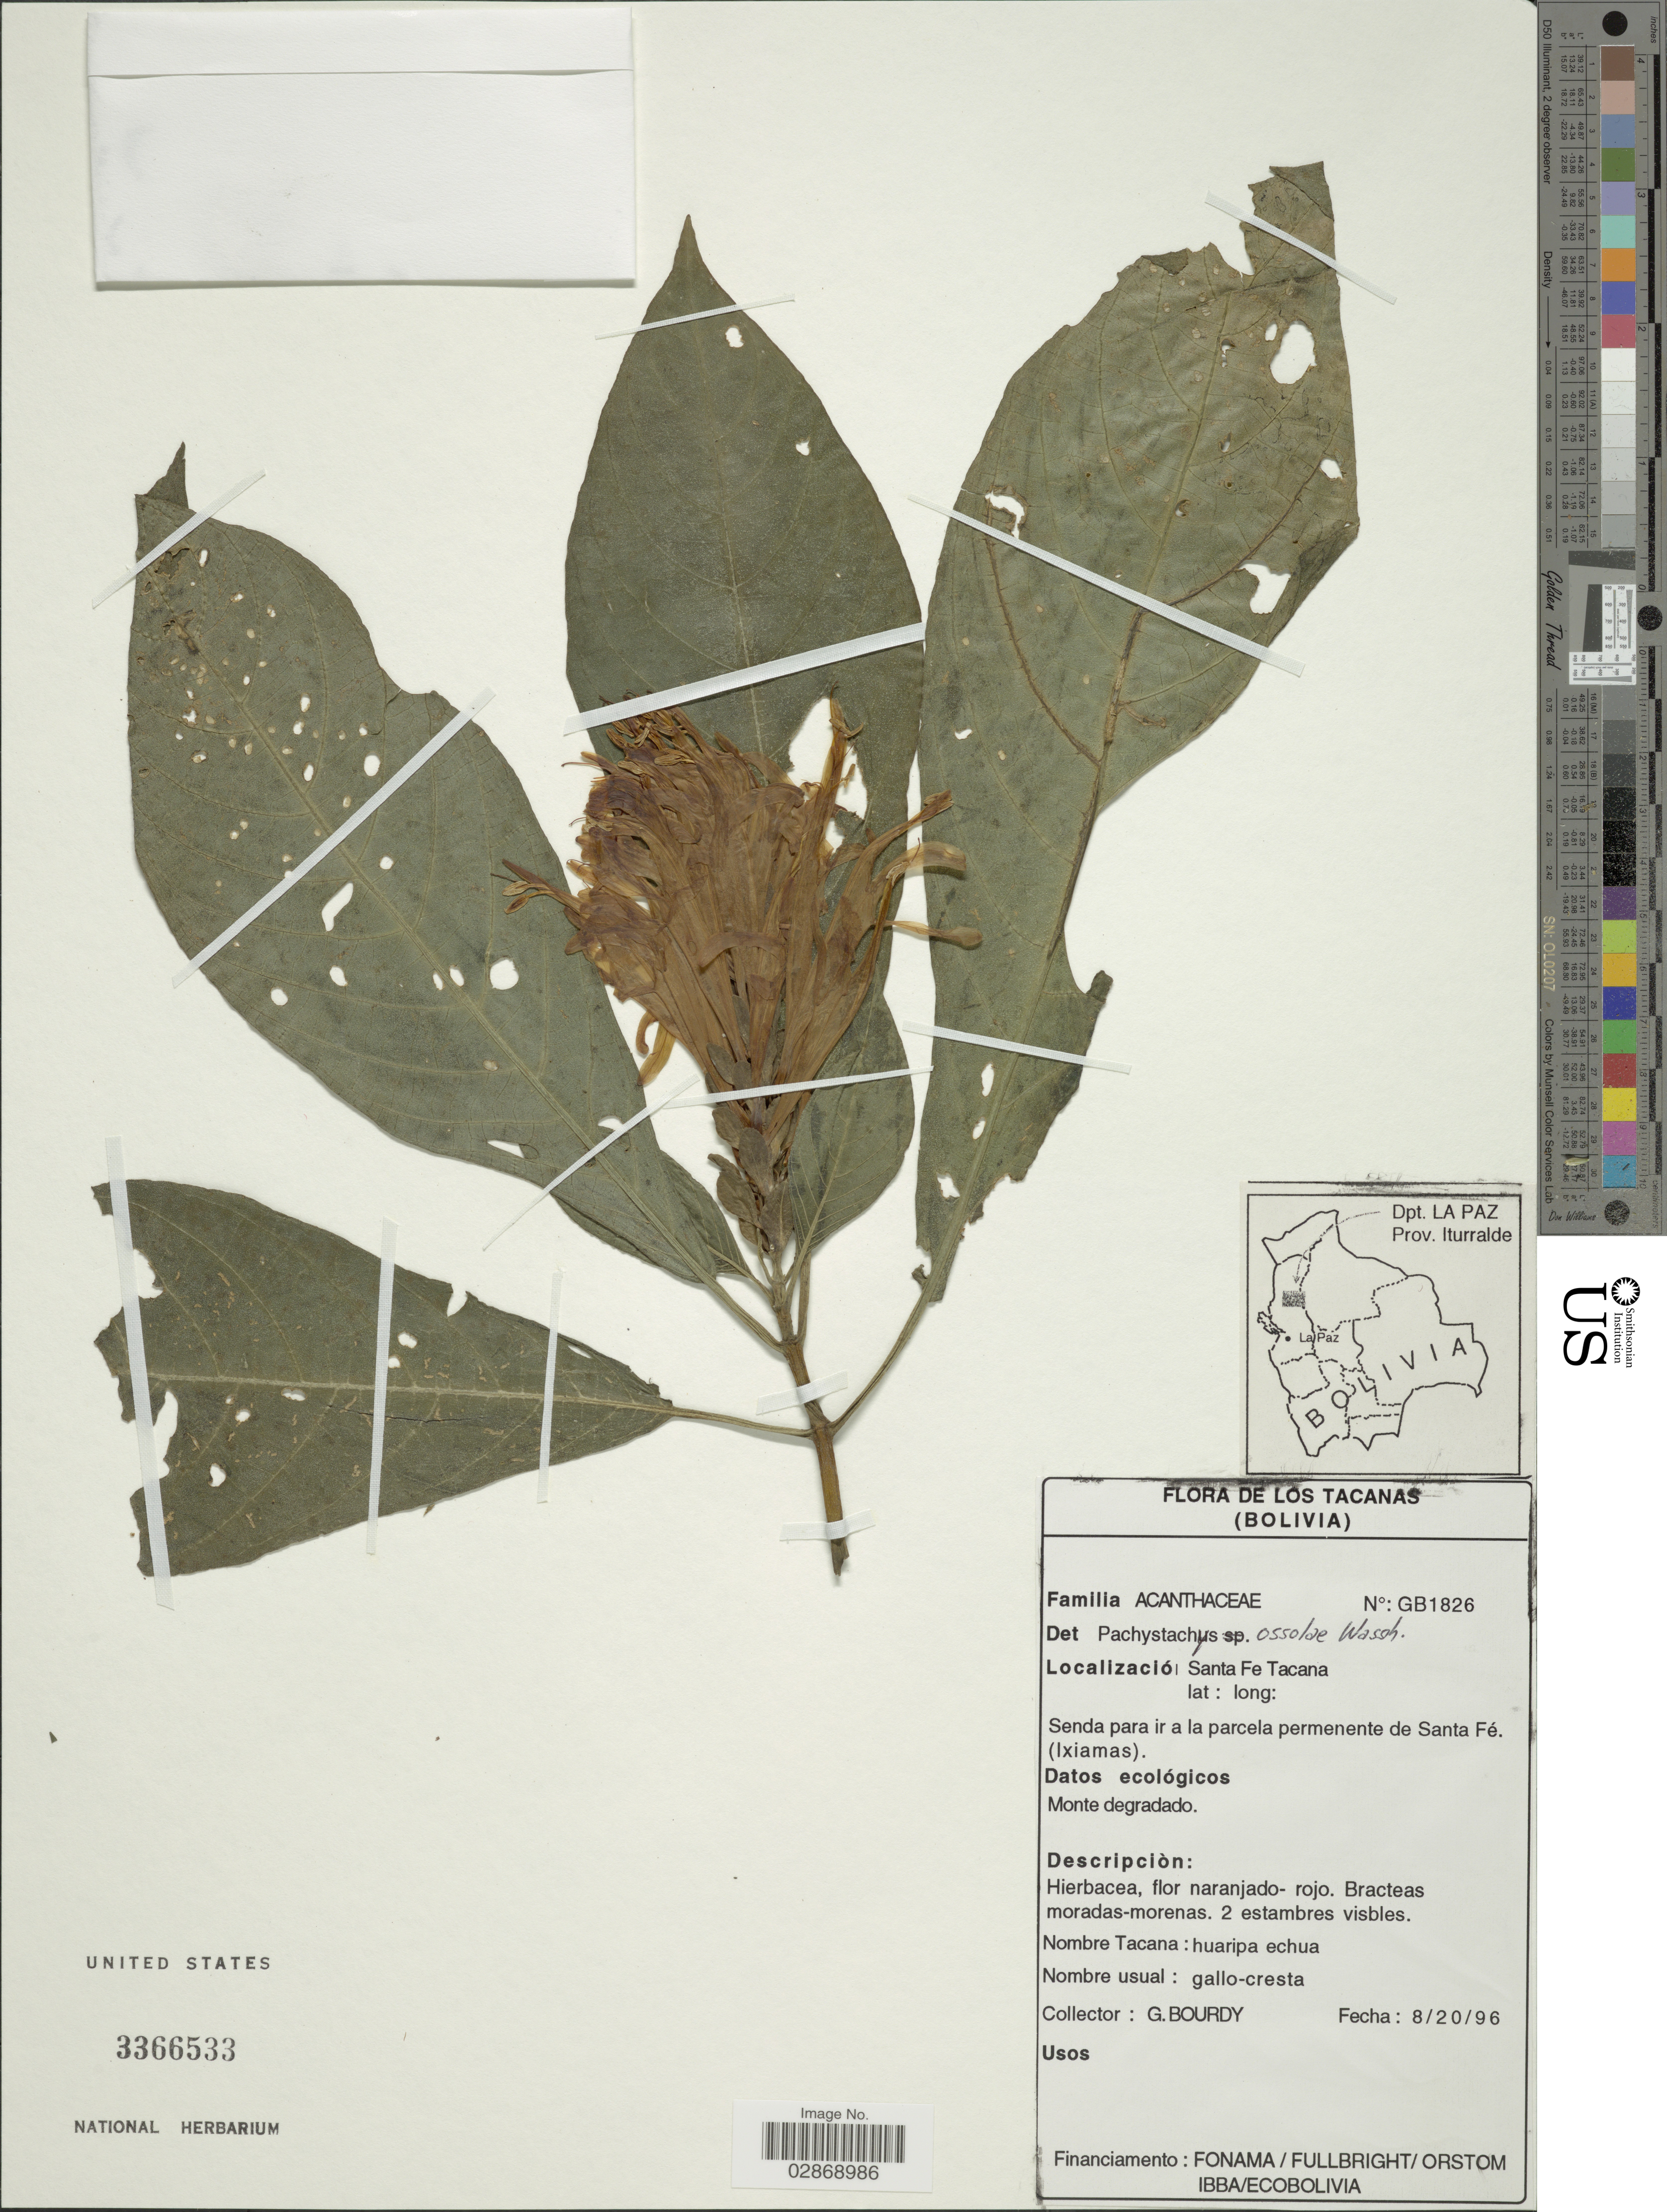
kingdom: Plantae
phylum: Tracheophyta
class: Magnoliopsida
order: Lamiales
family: Acanthaceae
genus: Pachystachys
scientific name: Pachystachys ossolae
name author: Wassh.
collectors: G. Bourdy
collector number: GB1826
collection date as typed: Transcribed d/m/y: 20/8/96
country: Bolivia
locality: Los Tacanas. Senda para ir a la parcela permenente de Santa Fé. (Ixiamas).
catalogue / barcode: US 3366533